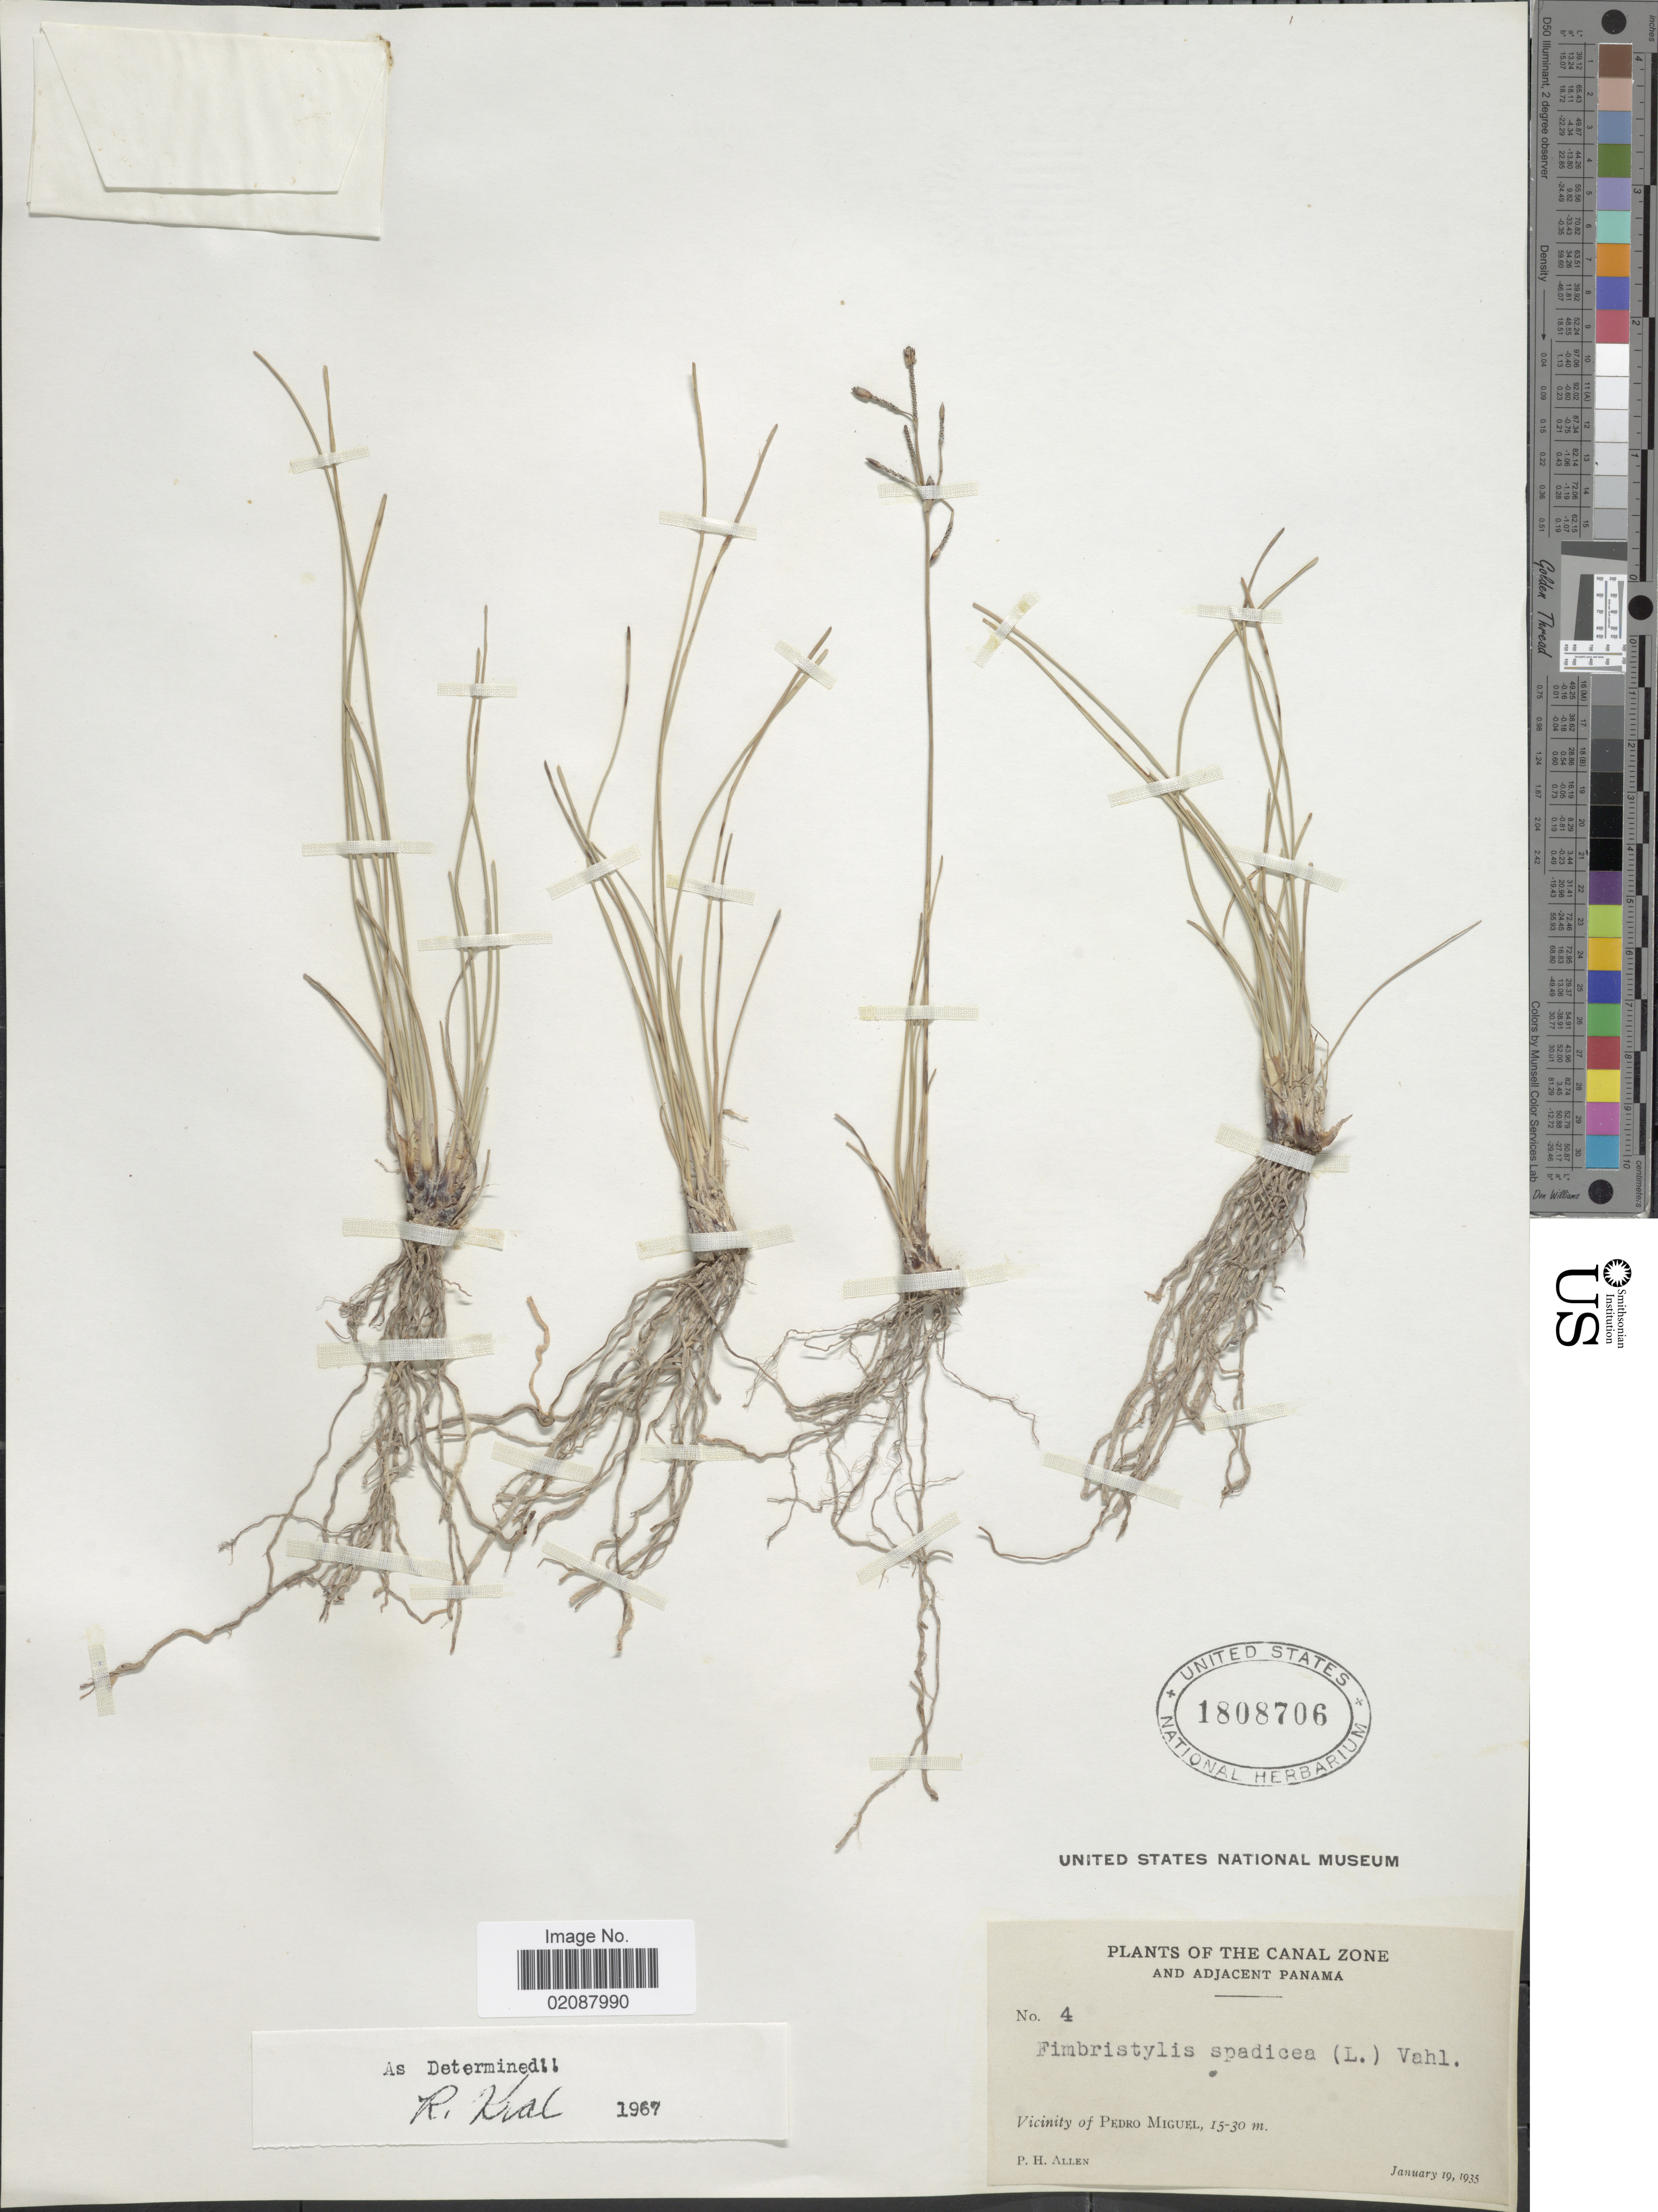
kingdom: Plantae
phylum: Tracheophyta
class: Liliopsida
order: Poales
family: Cyperaceae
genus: Fimbristylis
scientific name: Fimbristylis spadicea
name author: (L.) Vahl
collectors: P. H. Allen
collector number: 4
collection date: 1935-01-19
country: Panama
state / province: Colón / Panamá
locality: Canal Zone and adjacent Panama. Vicinity of Pedro Miguel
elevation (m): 15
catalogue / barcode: US 1808706